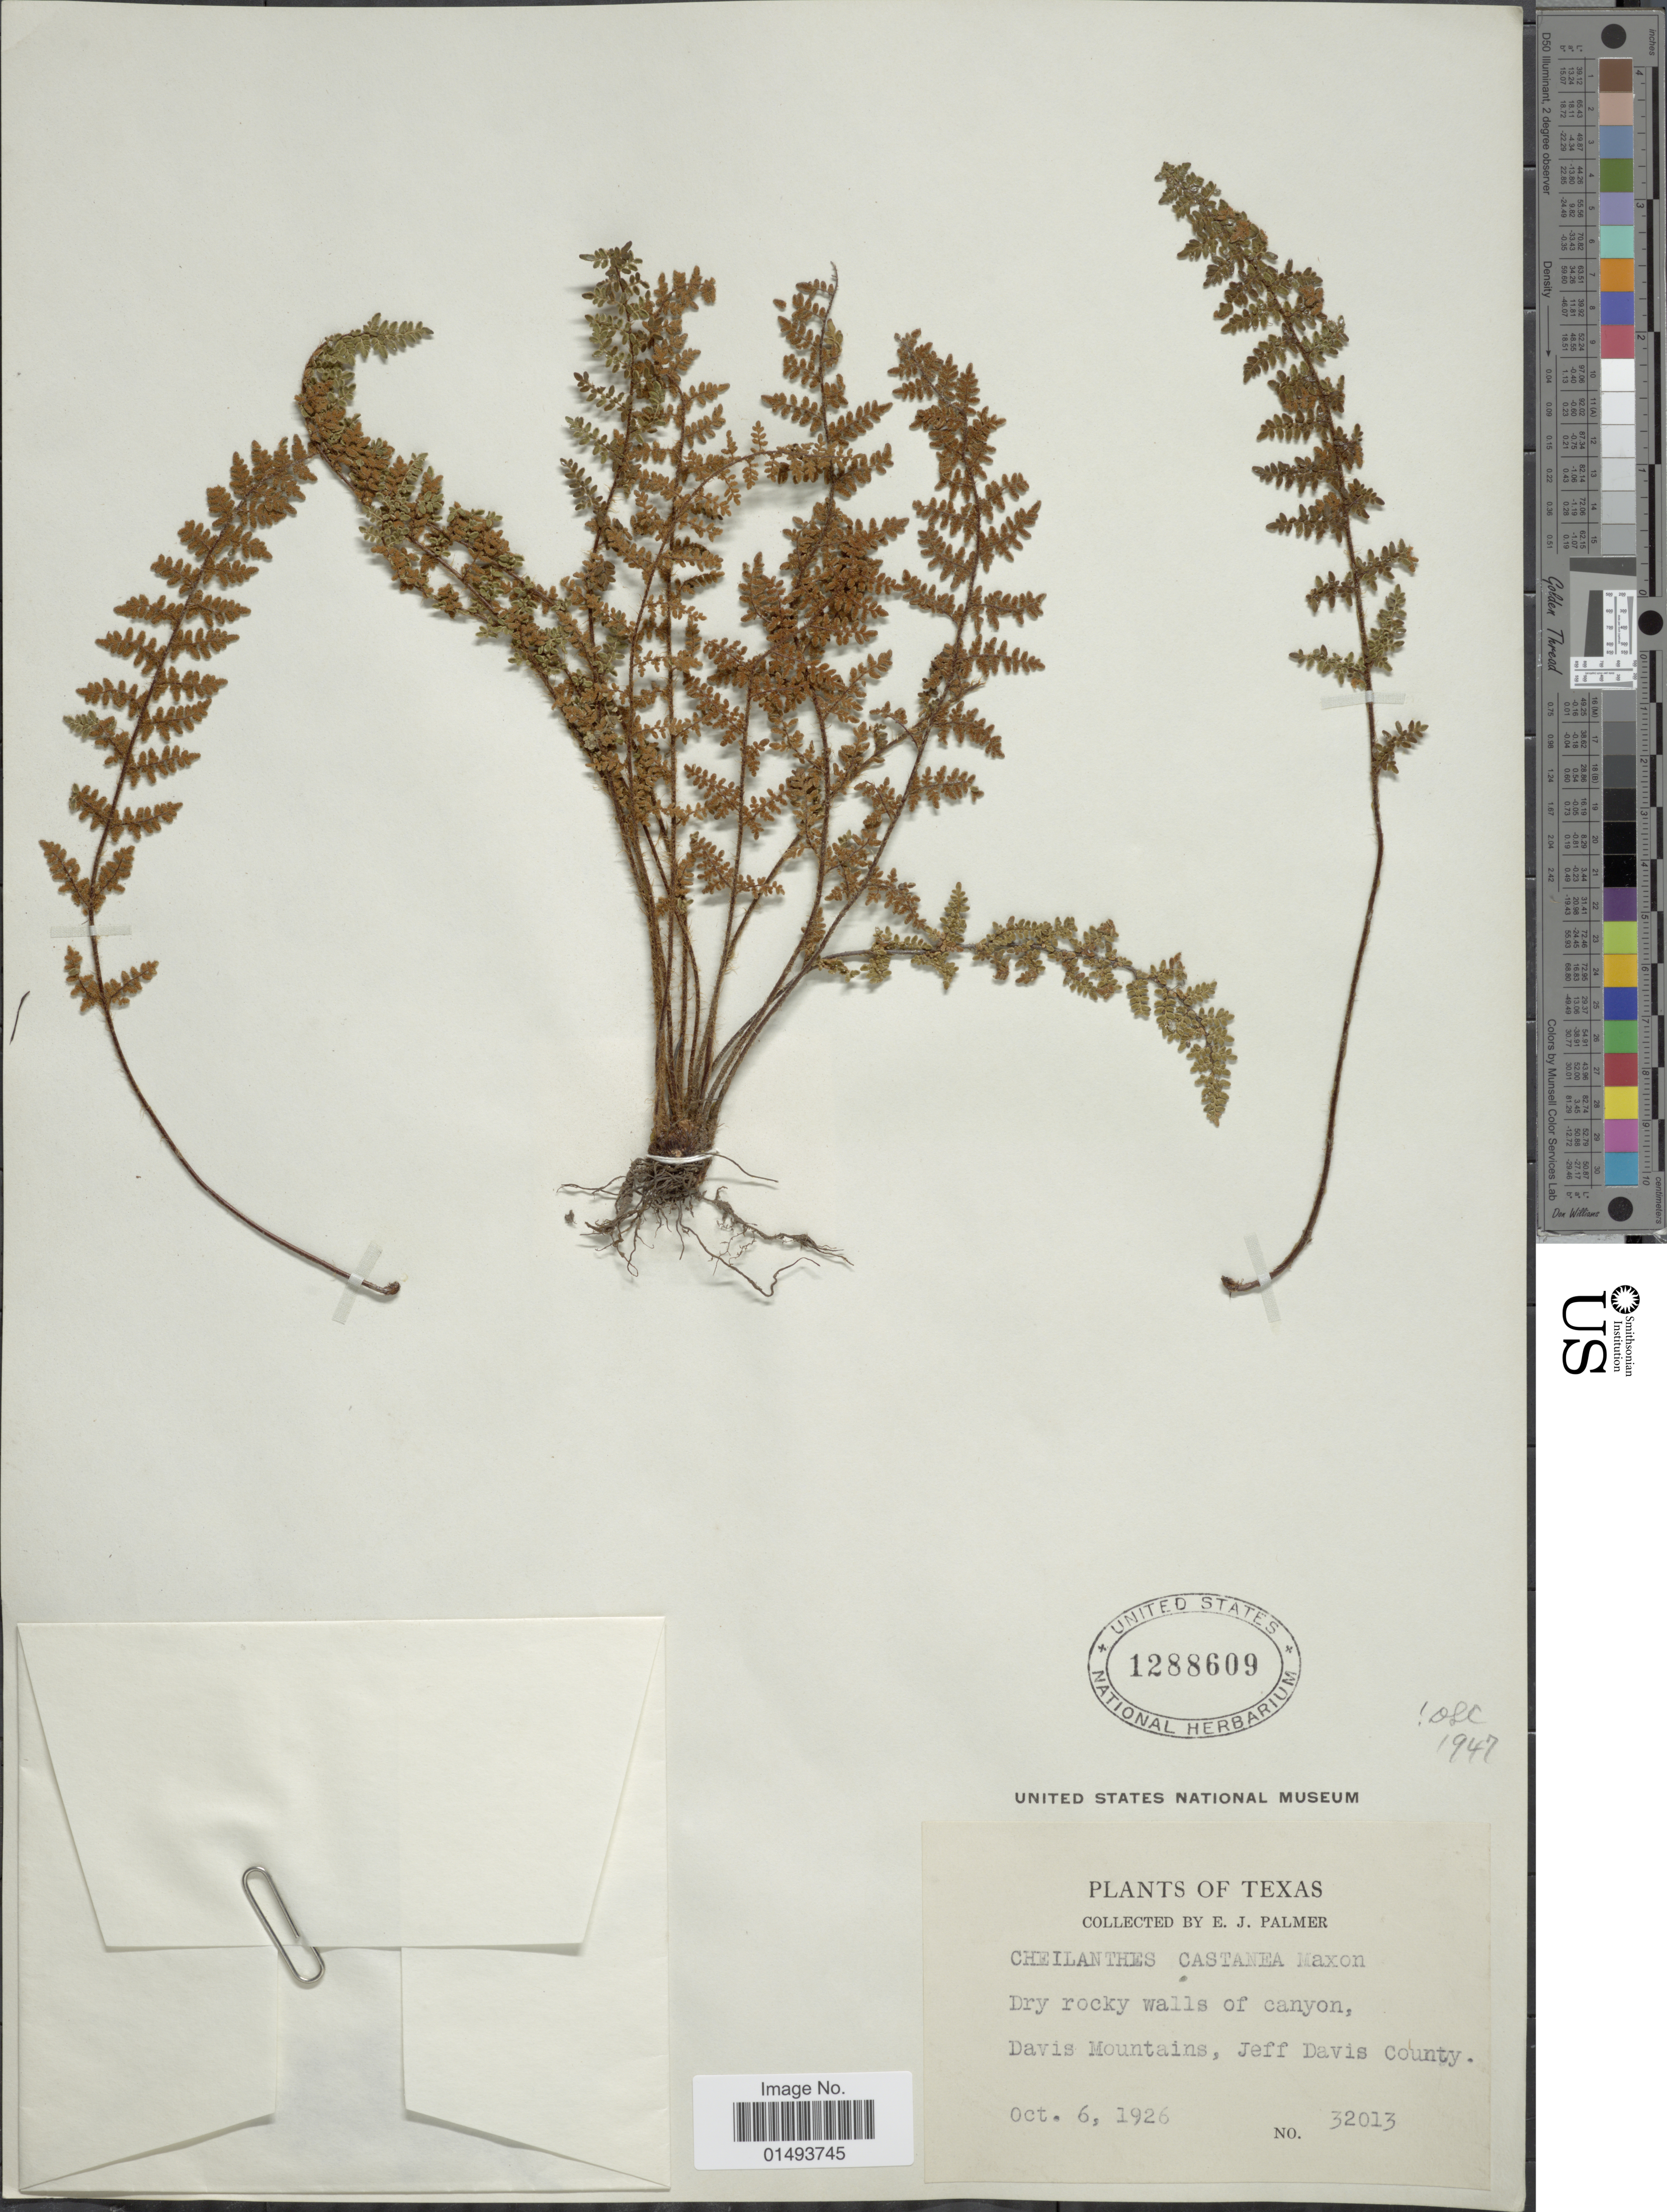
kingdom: Plantae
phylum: Tracheophyta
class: Polypodiopsida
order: Polypodiales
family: Pteridaceae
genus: Myriopteris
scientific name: Myriopteris rufa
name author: Fée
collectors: E. J. Palmer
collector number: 32013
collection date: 1926-10-06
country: United States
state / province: Texas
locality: Plants of Texas, Dry rocky walls of Canyon,Davis Mountains, Jeff Davis County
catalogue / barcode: US 1288609